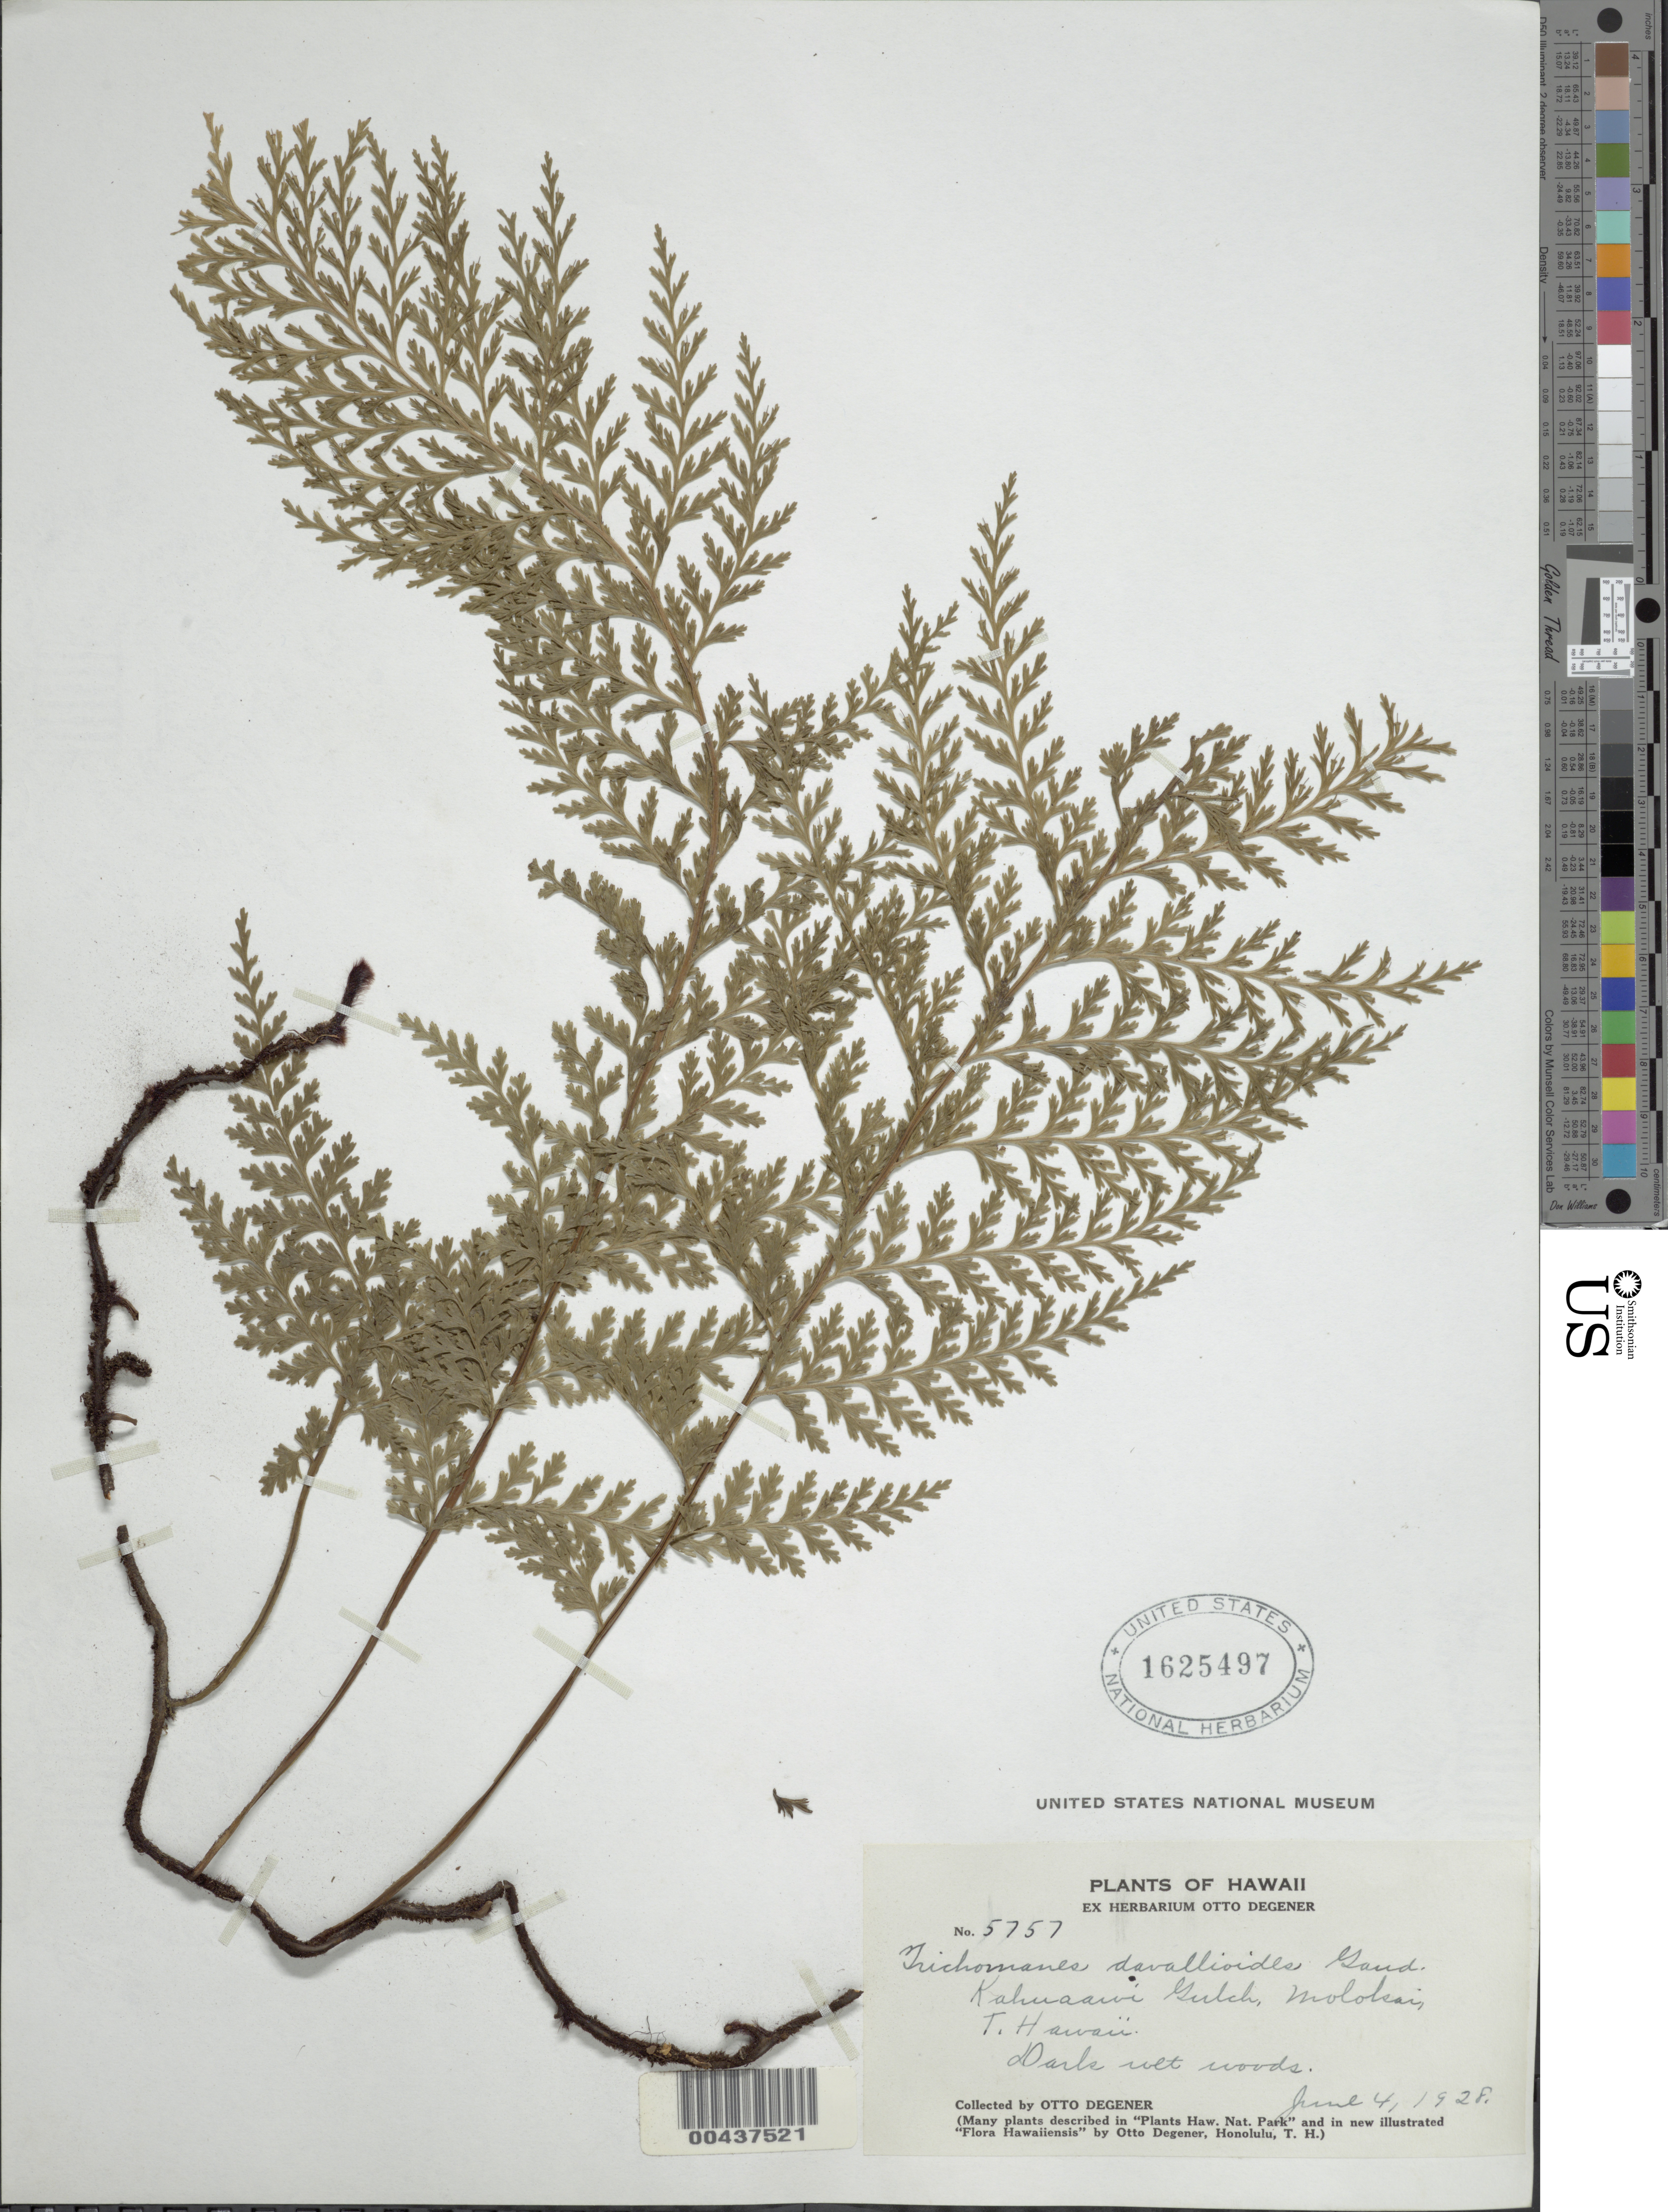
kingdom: Plantae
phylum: Tracheophyta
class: Polypodiopsida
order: Hymenophyllales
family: Hymenophyllaceae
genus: Vandenboschia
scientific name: Vandenboschia davallioides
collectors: O. Degener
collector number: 5757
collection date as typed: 4 Jun 1928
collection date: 1928-06-04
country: United States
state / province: Hawaii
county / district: Maui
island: Moloka'i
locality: Kahuaawi Gulch, Molokai, T.H.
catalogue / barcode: US 1625497